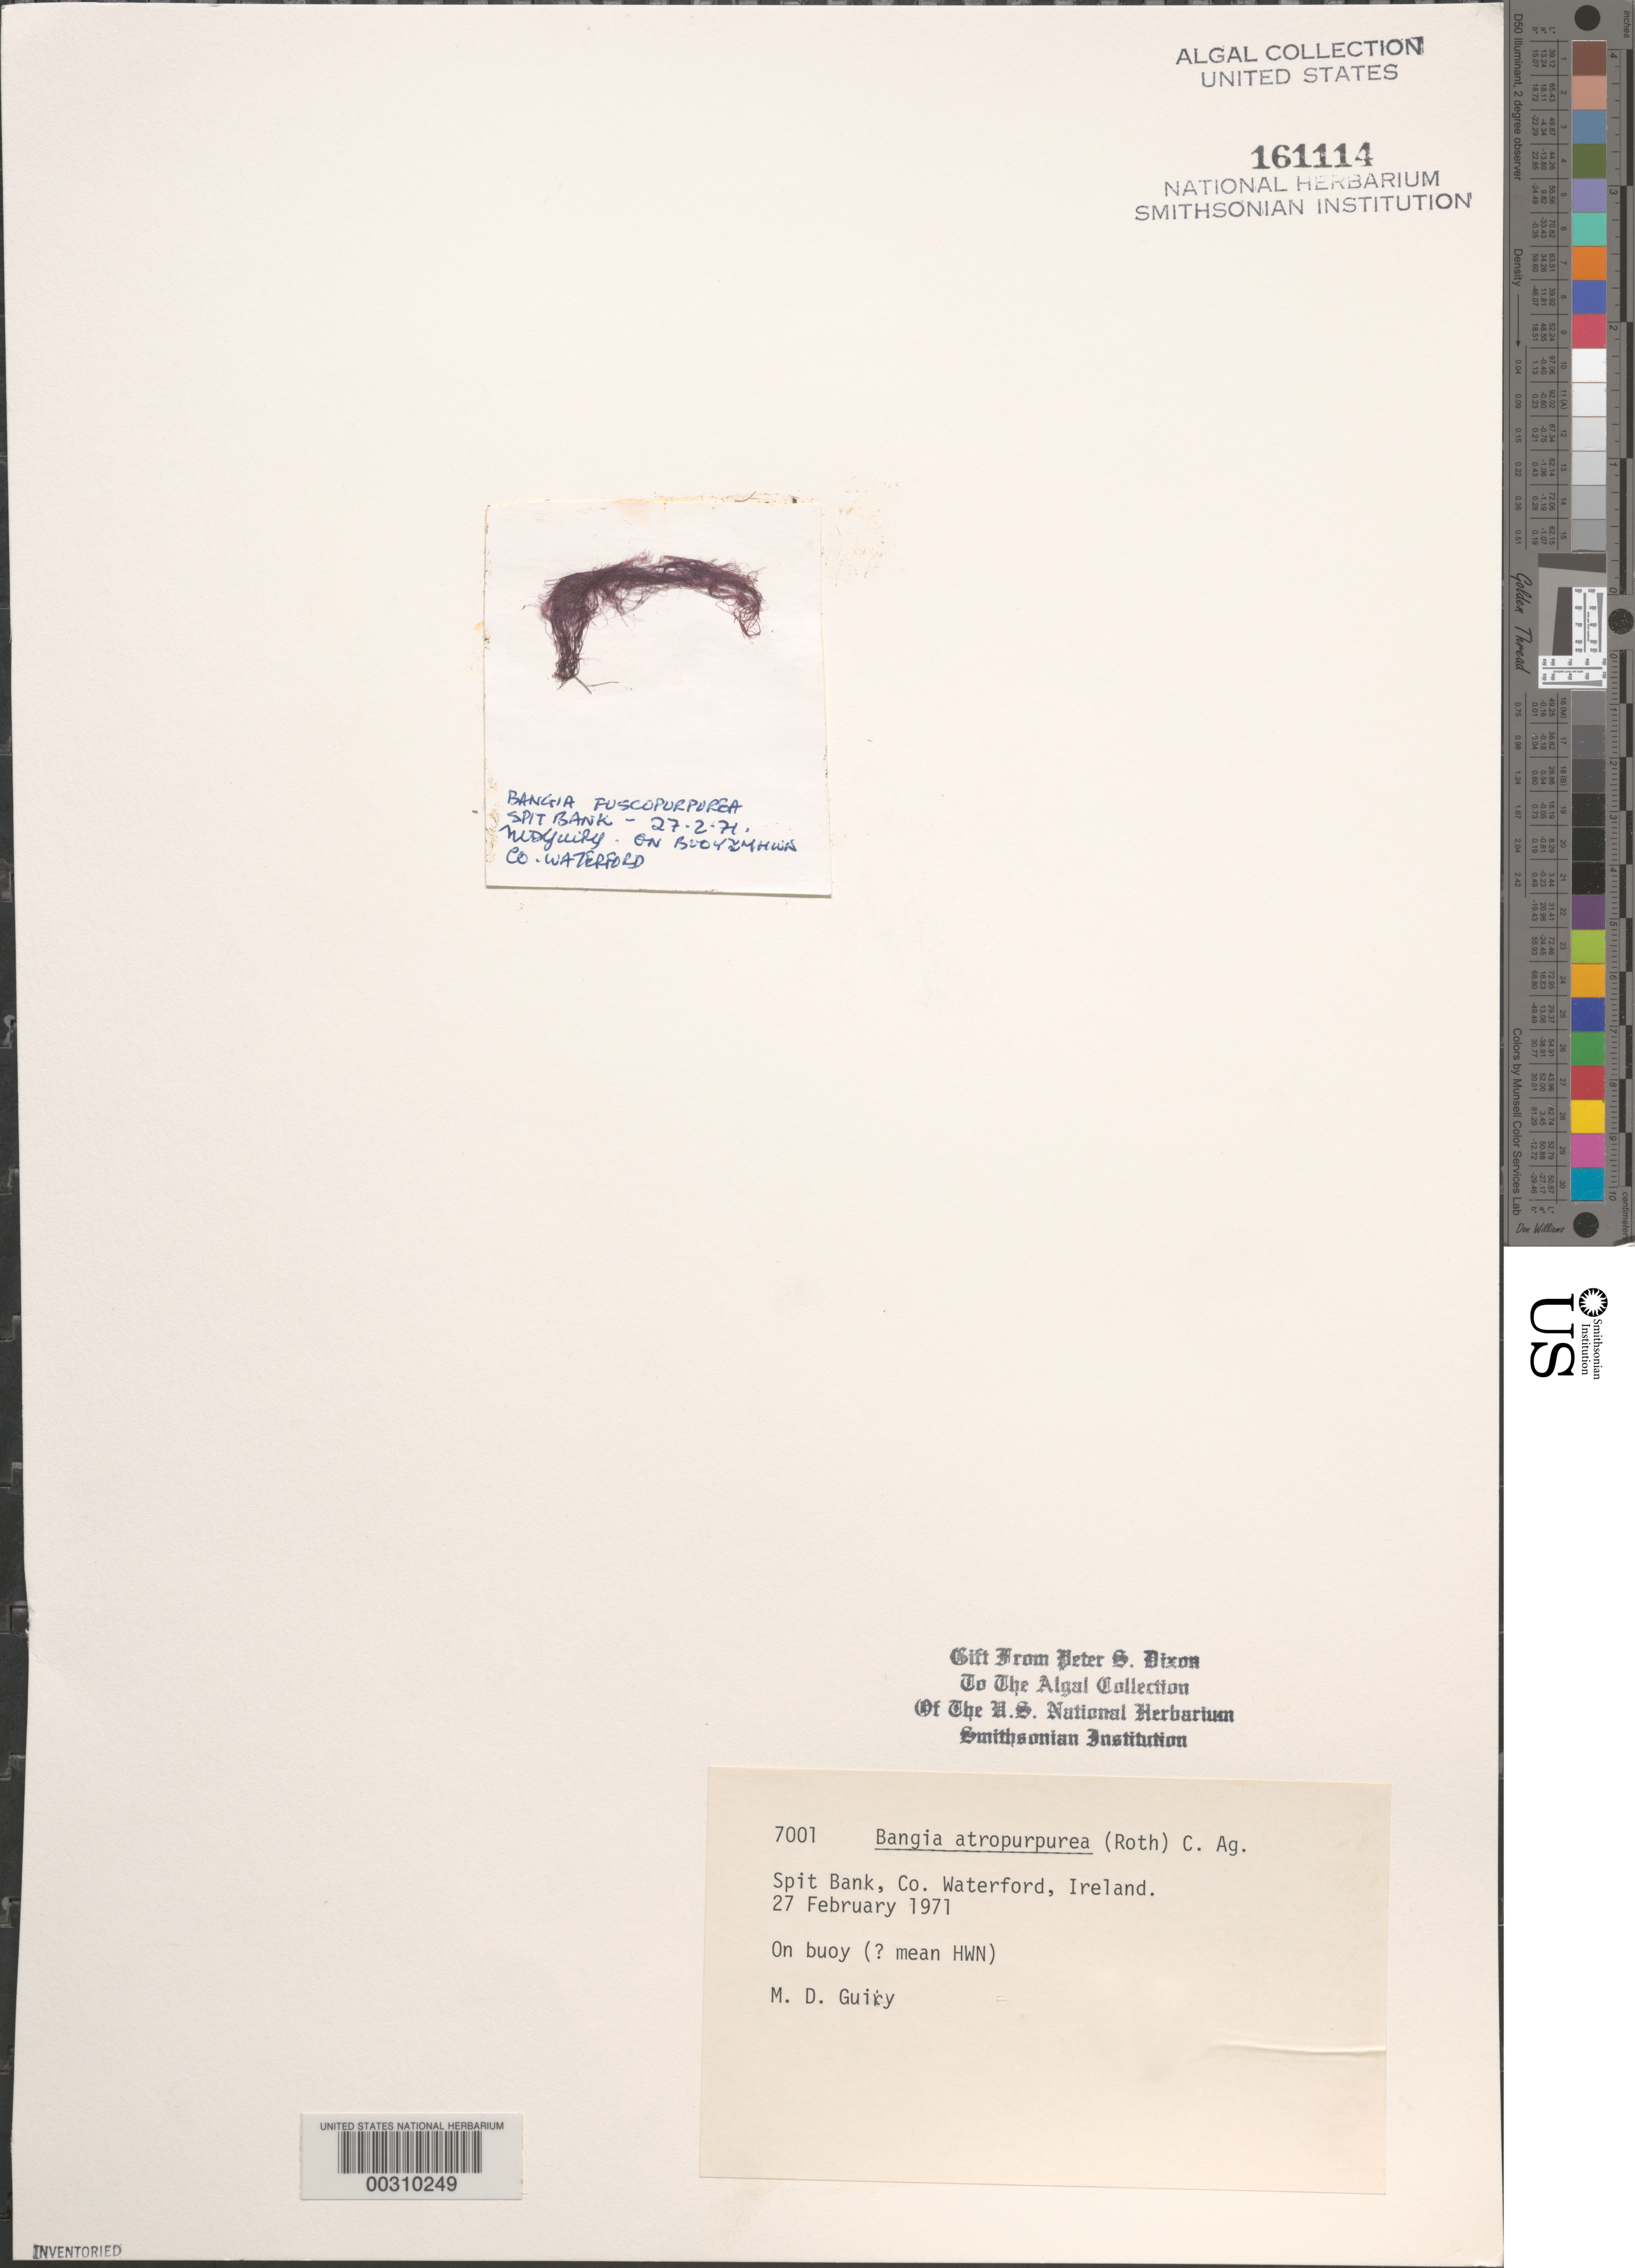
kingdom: Plantae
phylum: Rhodophyta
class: Bangiophyceae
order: Bangiales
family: Bangiaceae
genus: Bangia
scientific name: Bangia atropurpurea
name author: (Mertens ex Roth) C. Agardh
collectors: M. Guiry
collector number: PSD 7001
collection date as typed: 27 Feb 1971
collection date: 1971-02-27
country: Ireland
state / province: Munster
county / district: Waterford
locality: Spit Bank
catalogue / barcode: US 161114